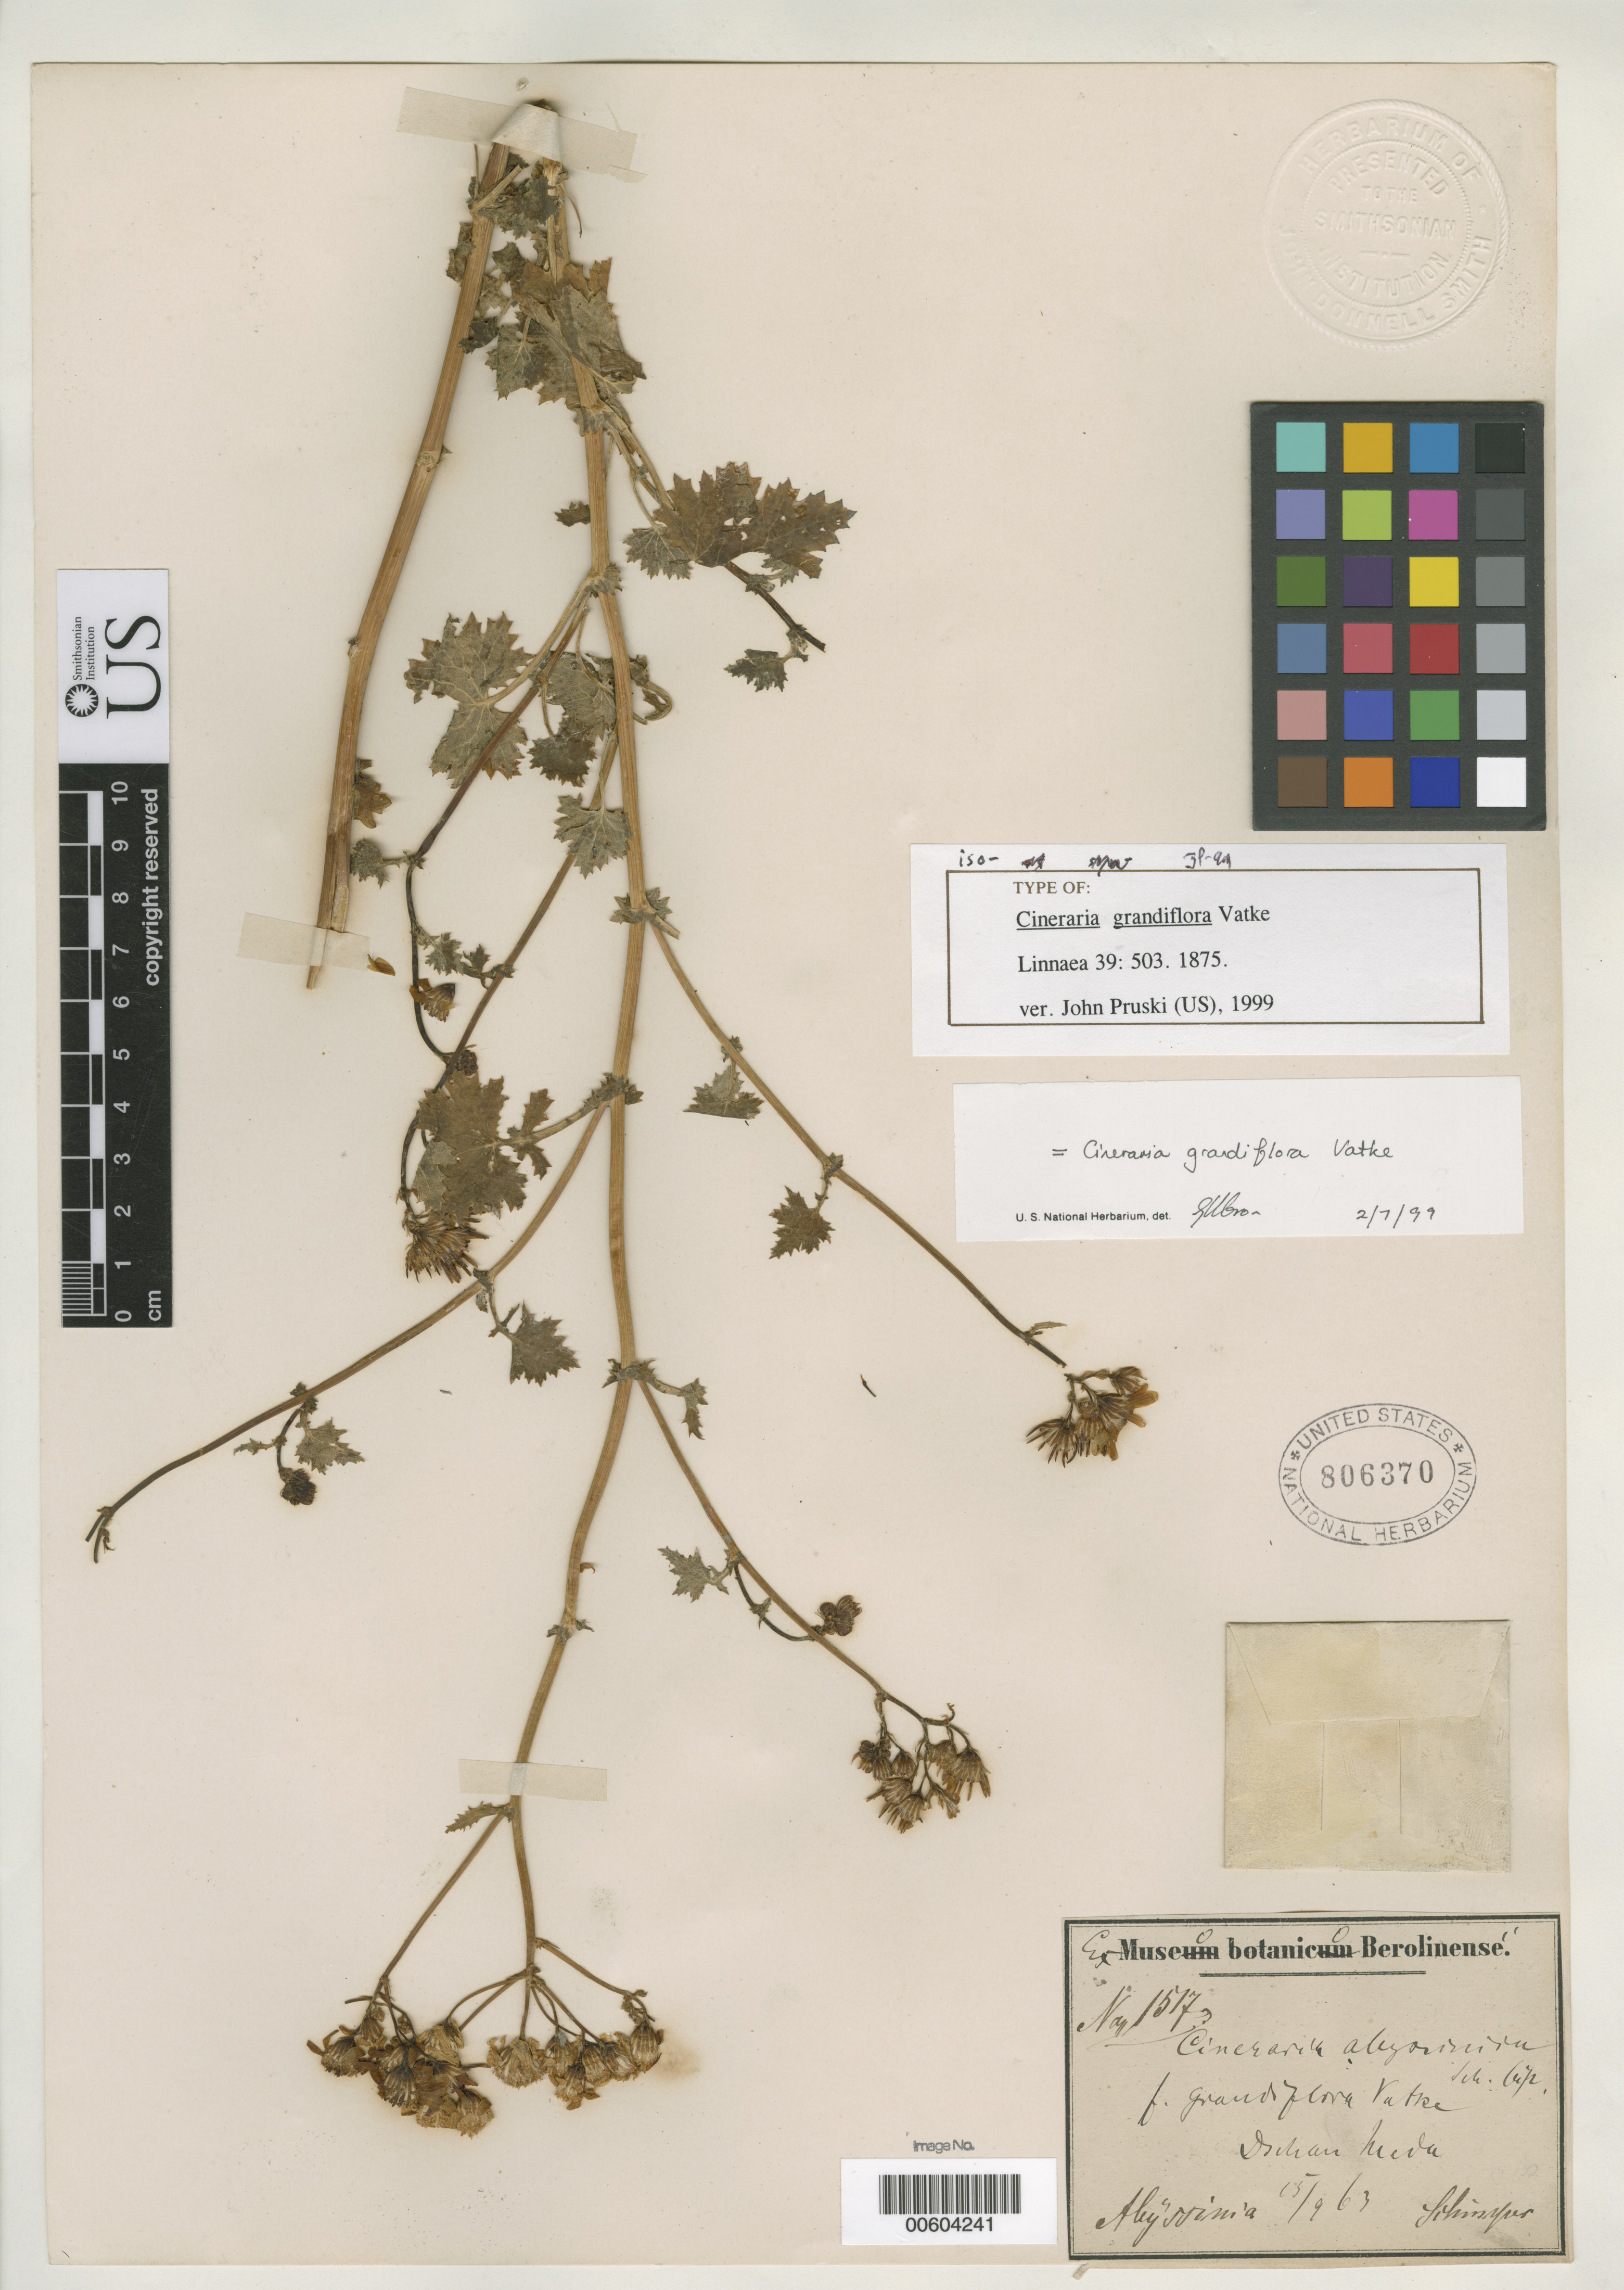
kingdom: Plantae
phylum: Tracheophyta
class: Magnoliopsida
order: Asterales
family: Asteraceae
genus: Cineraria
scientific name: Cineraria grandiflora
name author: Vatke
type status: Isotype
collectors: G. W. Schimper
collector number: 1517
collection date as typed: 15 Sep 1863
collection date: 1863-09-15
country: Ethiopia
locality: Dschan Meda.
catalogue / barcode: US 806370